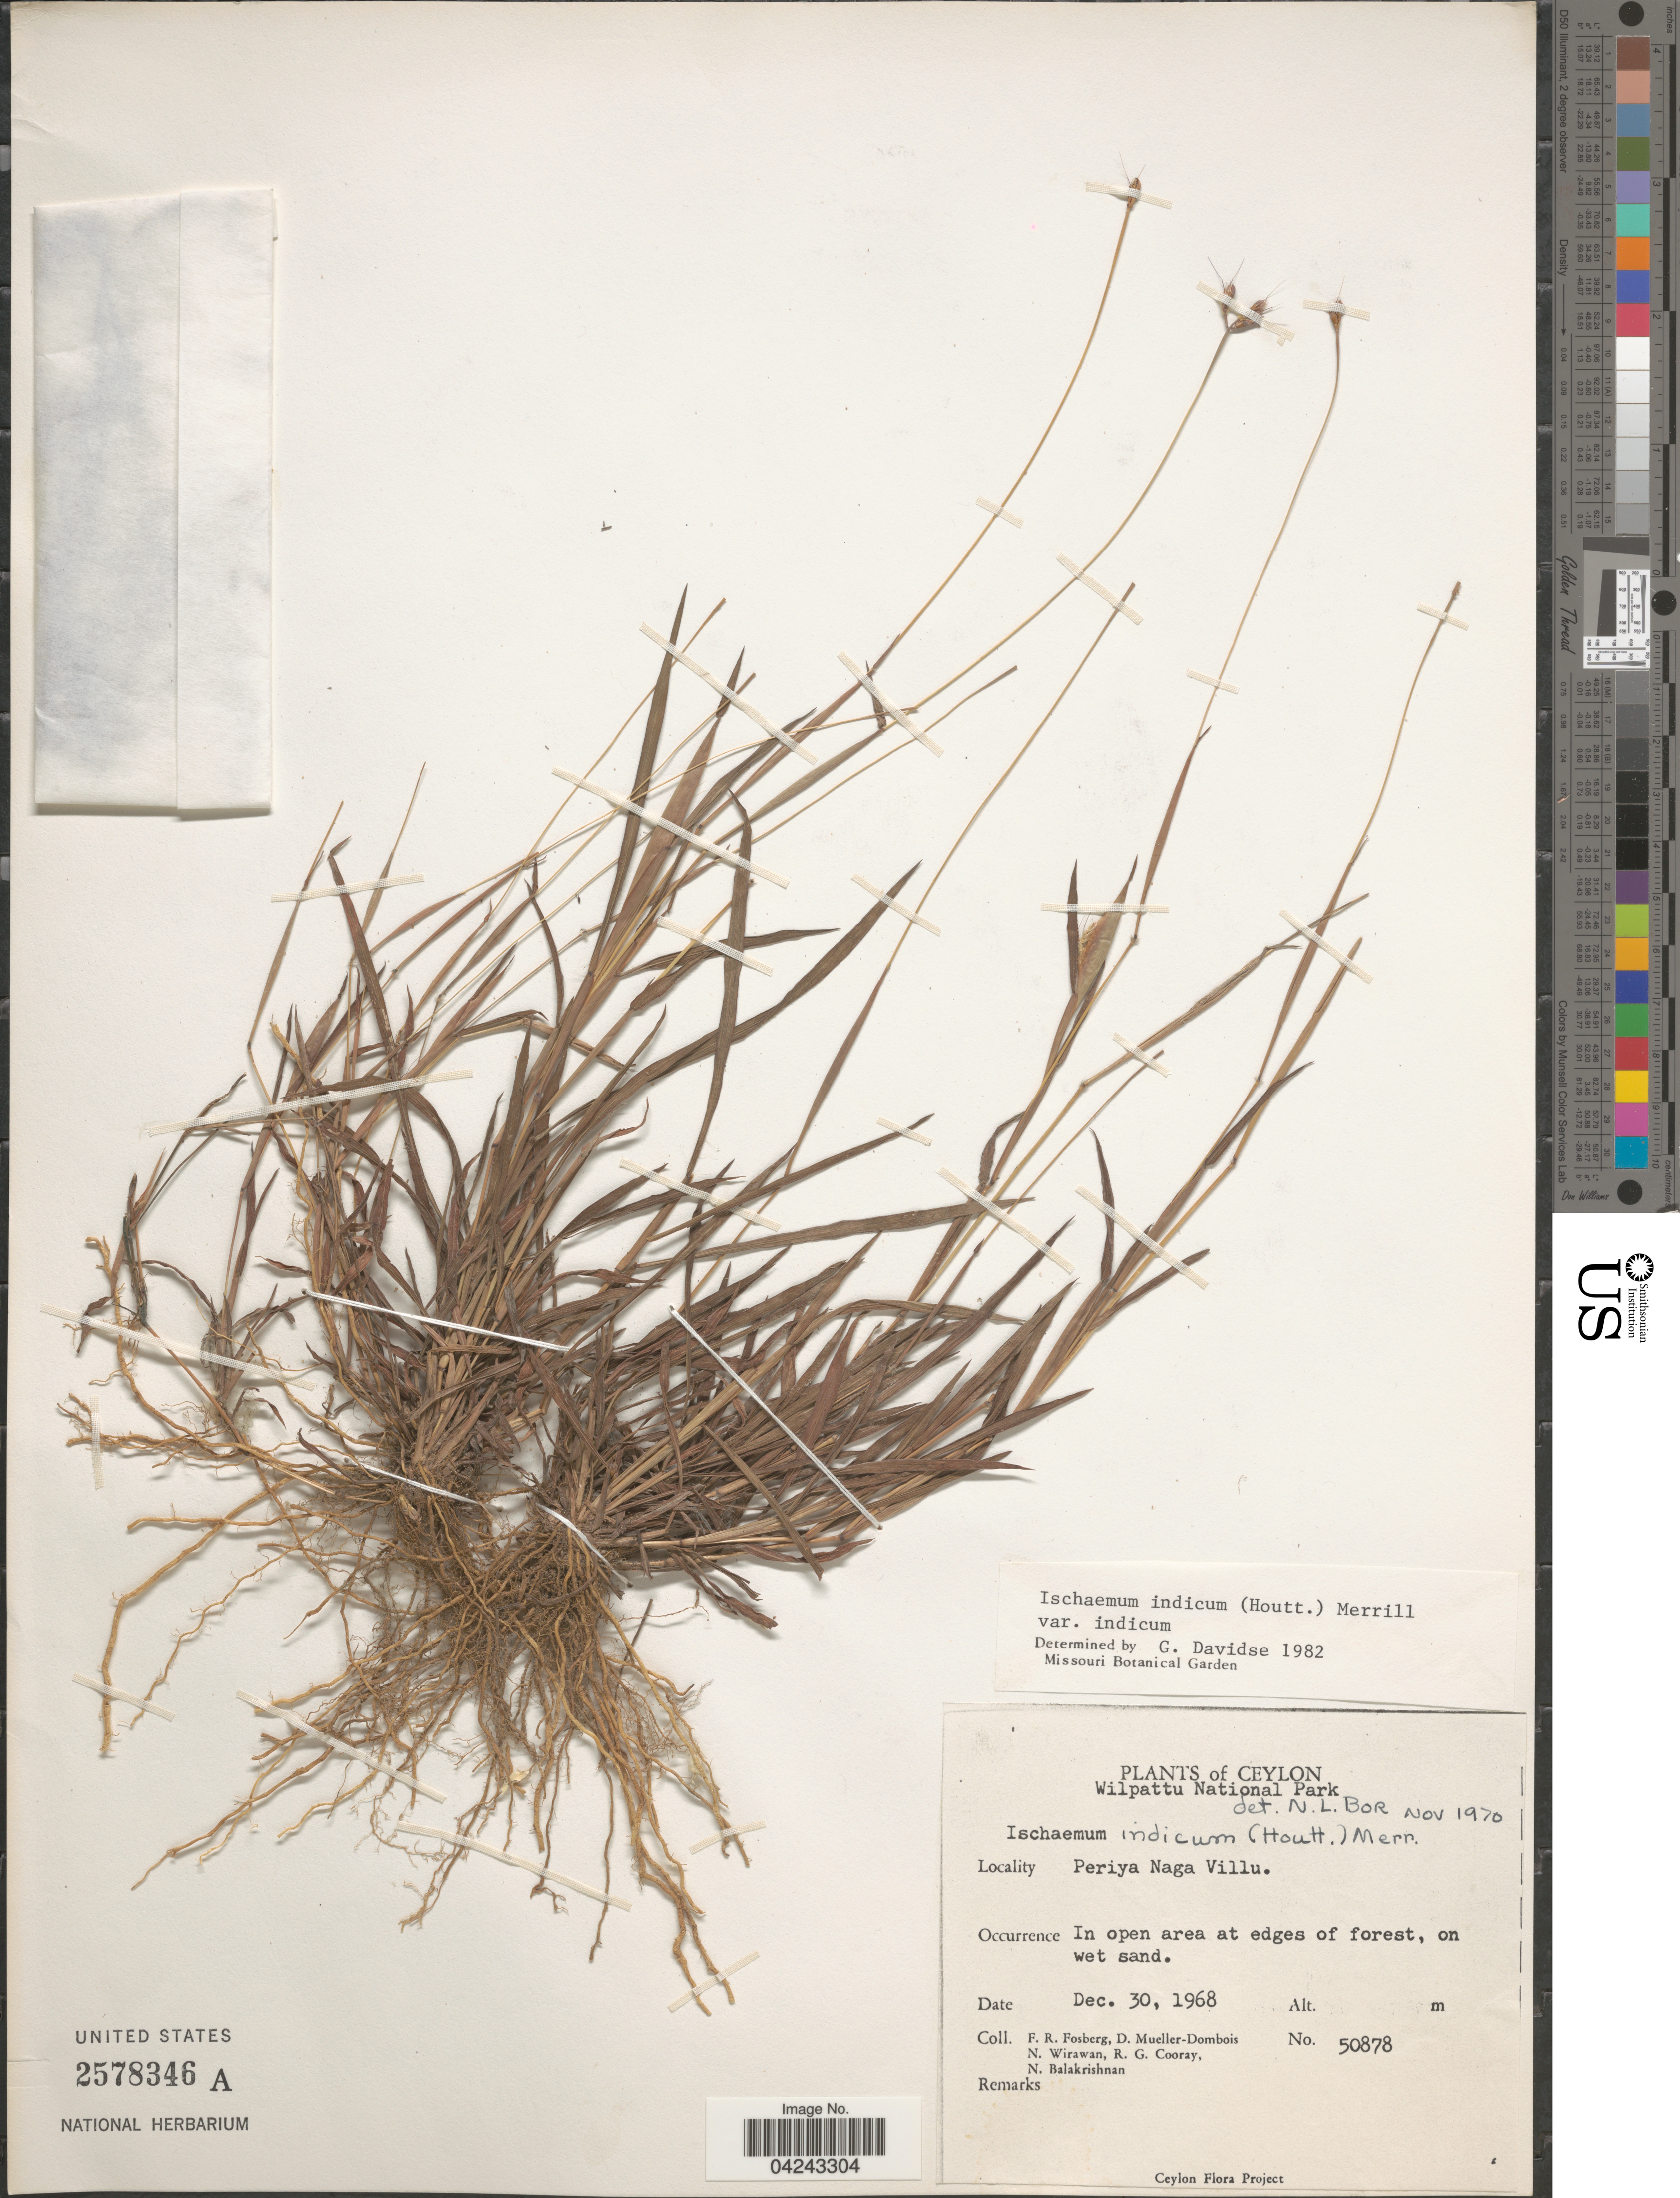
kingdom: Plantae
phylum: Tracheophyta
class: Liliopsida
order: Poales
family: Poaceae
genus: Ischaemum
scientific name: Ischaemum ciliare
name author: Retz.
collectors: F. R. Fosberg, D. Mueller-Dombois, N. Wirawan, R. Cooray & N. Balakrishnan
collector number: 50878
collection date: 1968-12-30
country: Sri Lanka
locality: Ceylon. Wilpattu National Park. Periya Naga Villu.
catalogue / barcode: US 2578346A